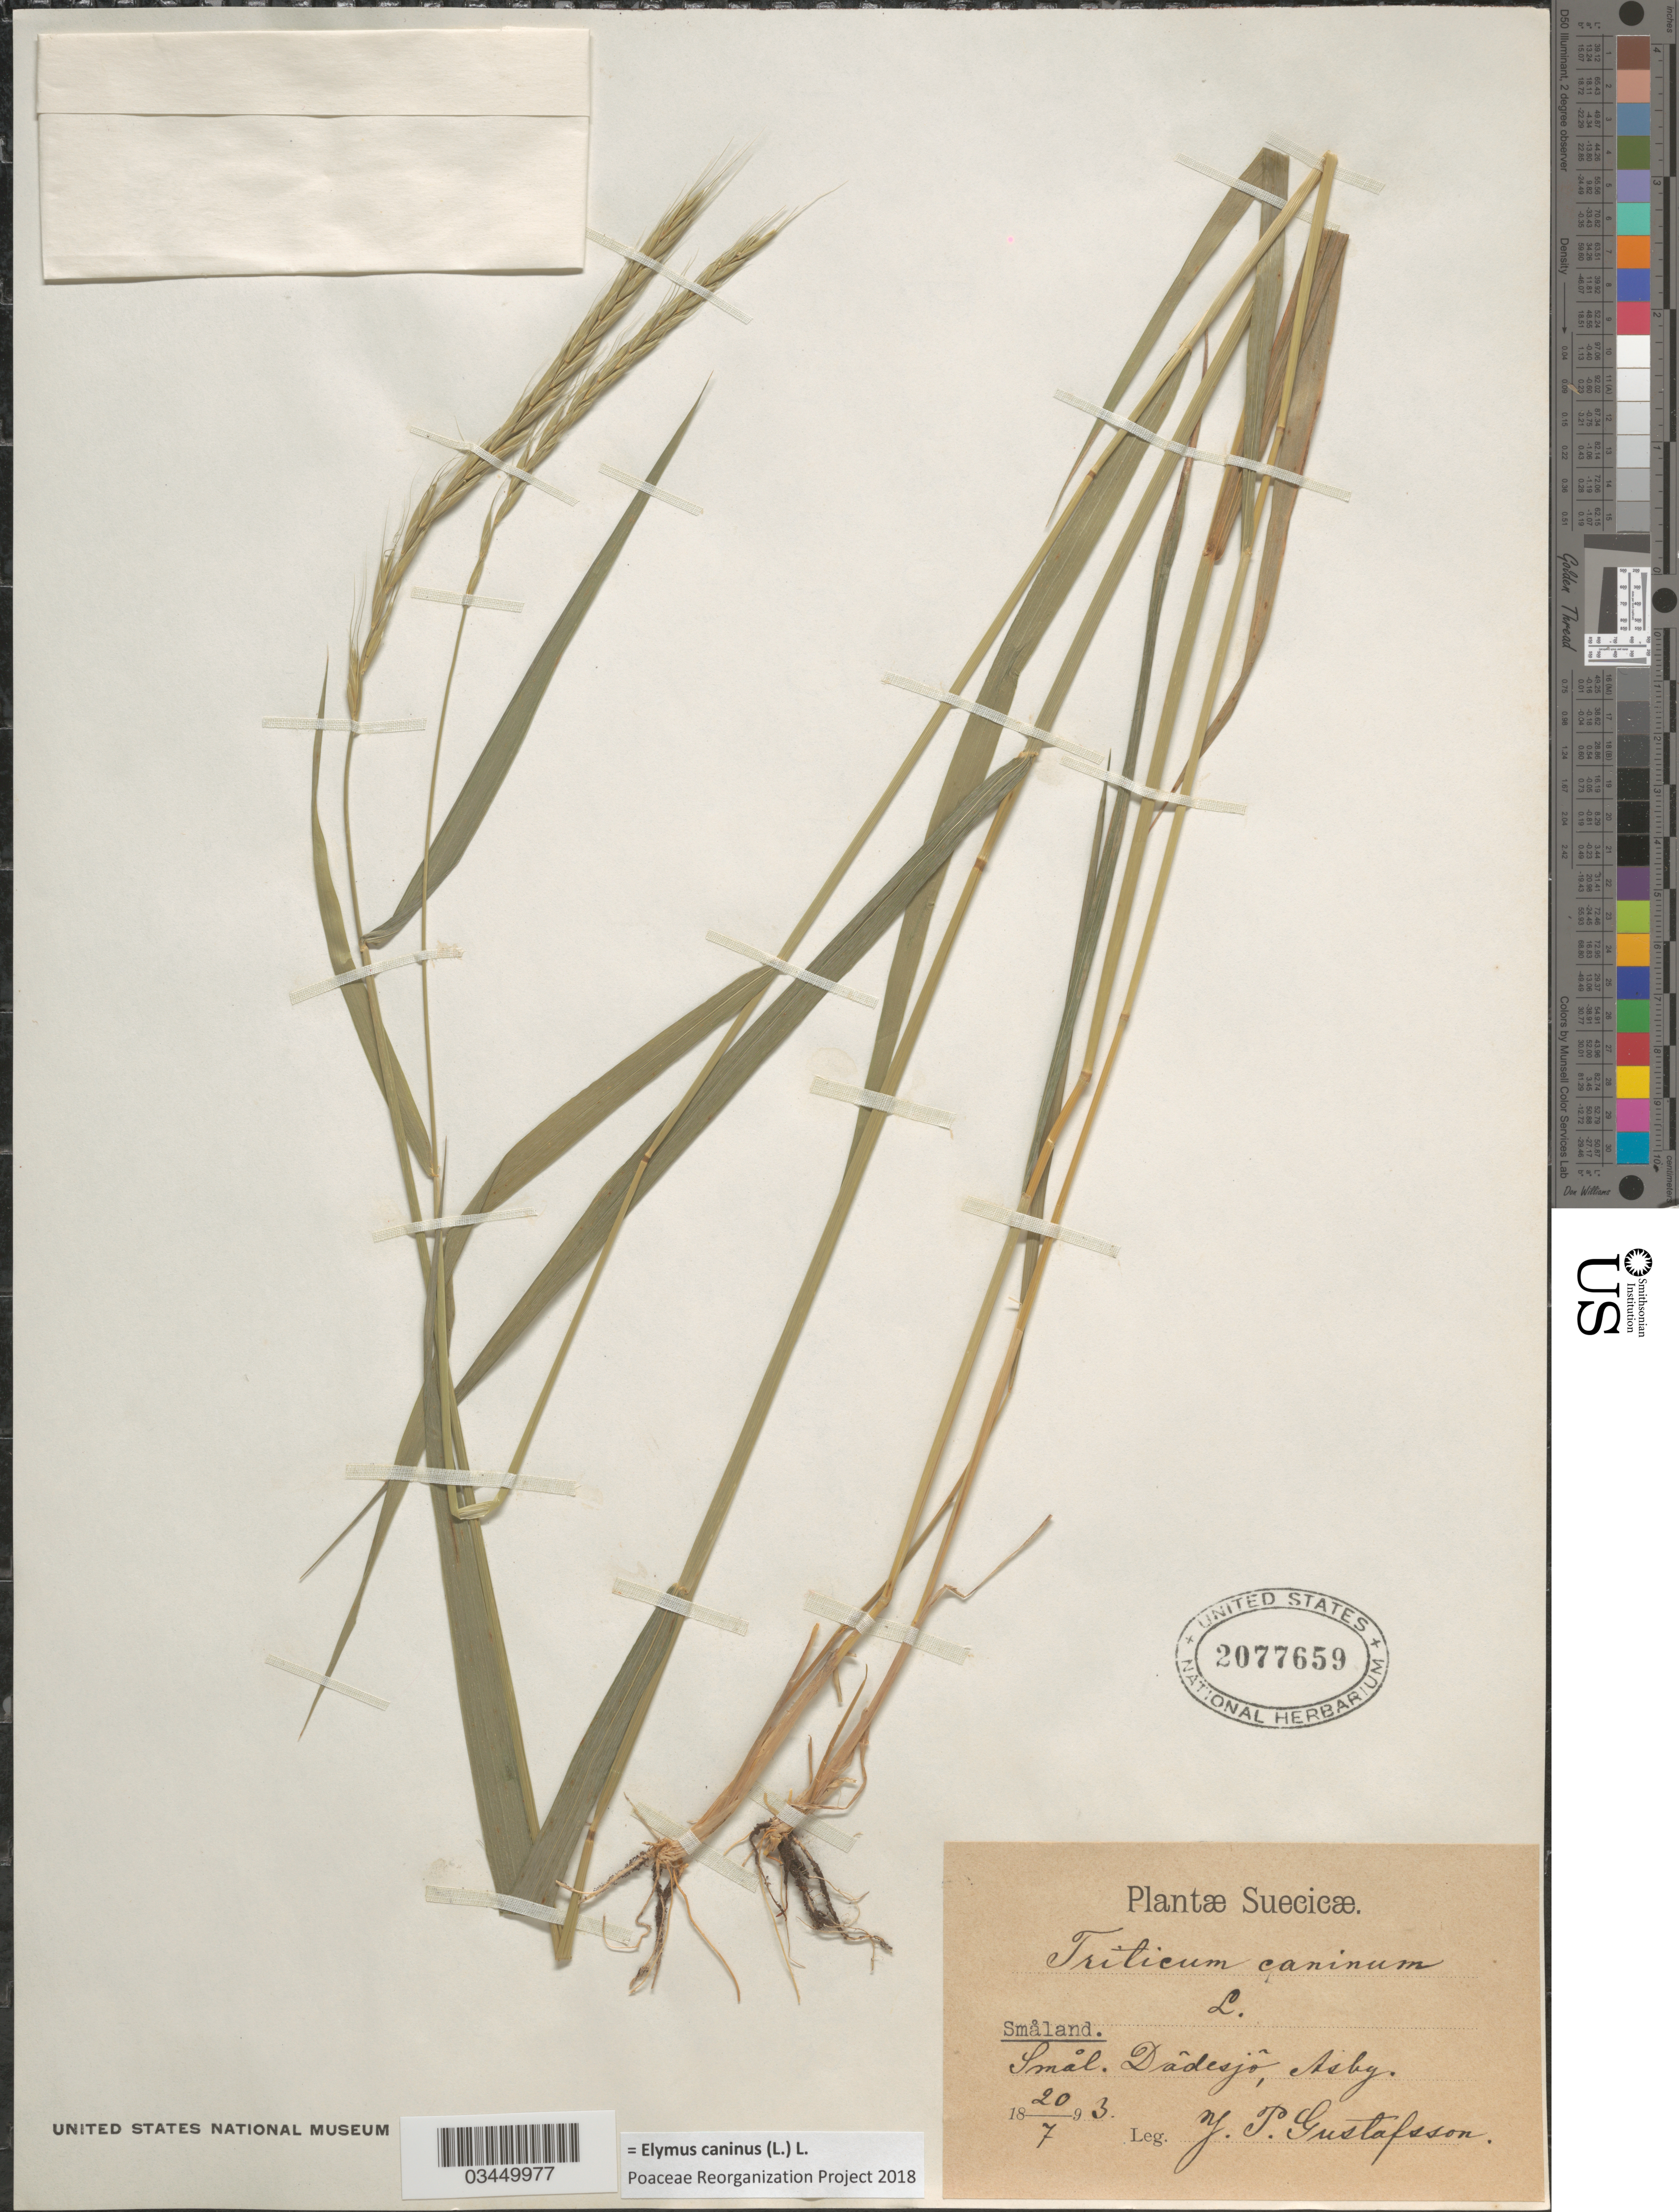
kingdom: Plantae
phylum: Tracheophyta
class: Liliopsida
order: Poales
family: Poaceae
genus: Elymus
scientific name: Elymus caninus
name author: (L.) L.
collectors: J. Gustafsson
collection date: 1893-07-20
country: Sweden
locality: Suecicæ. Småland. Smål. Dádesjõ, Asby.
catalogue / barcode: US 2077659